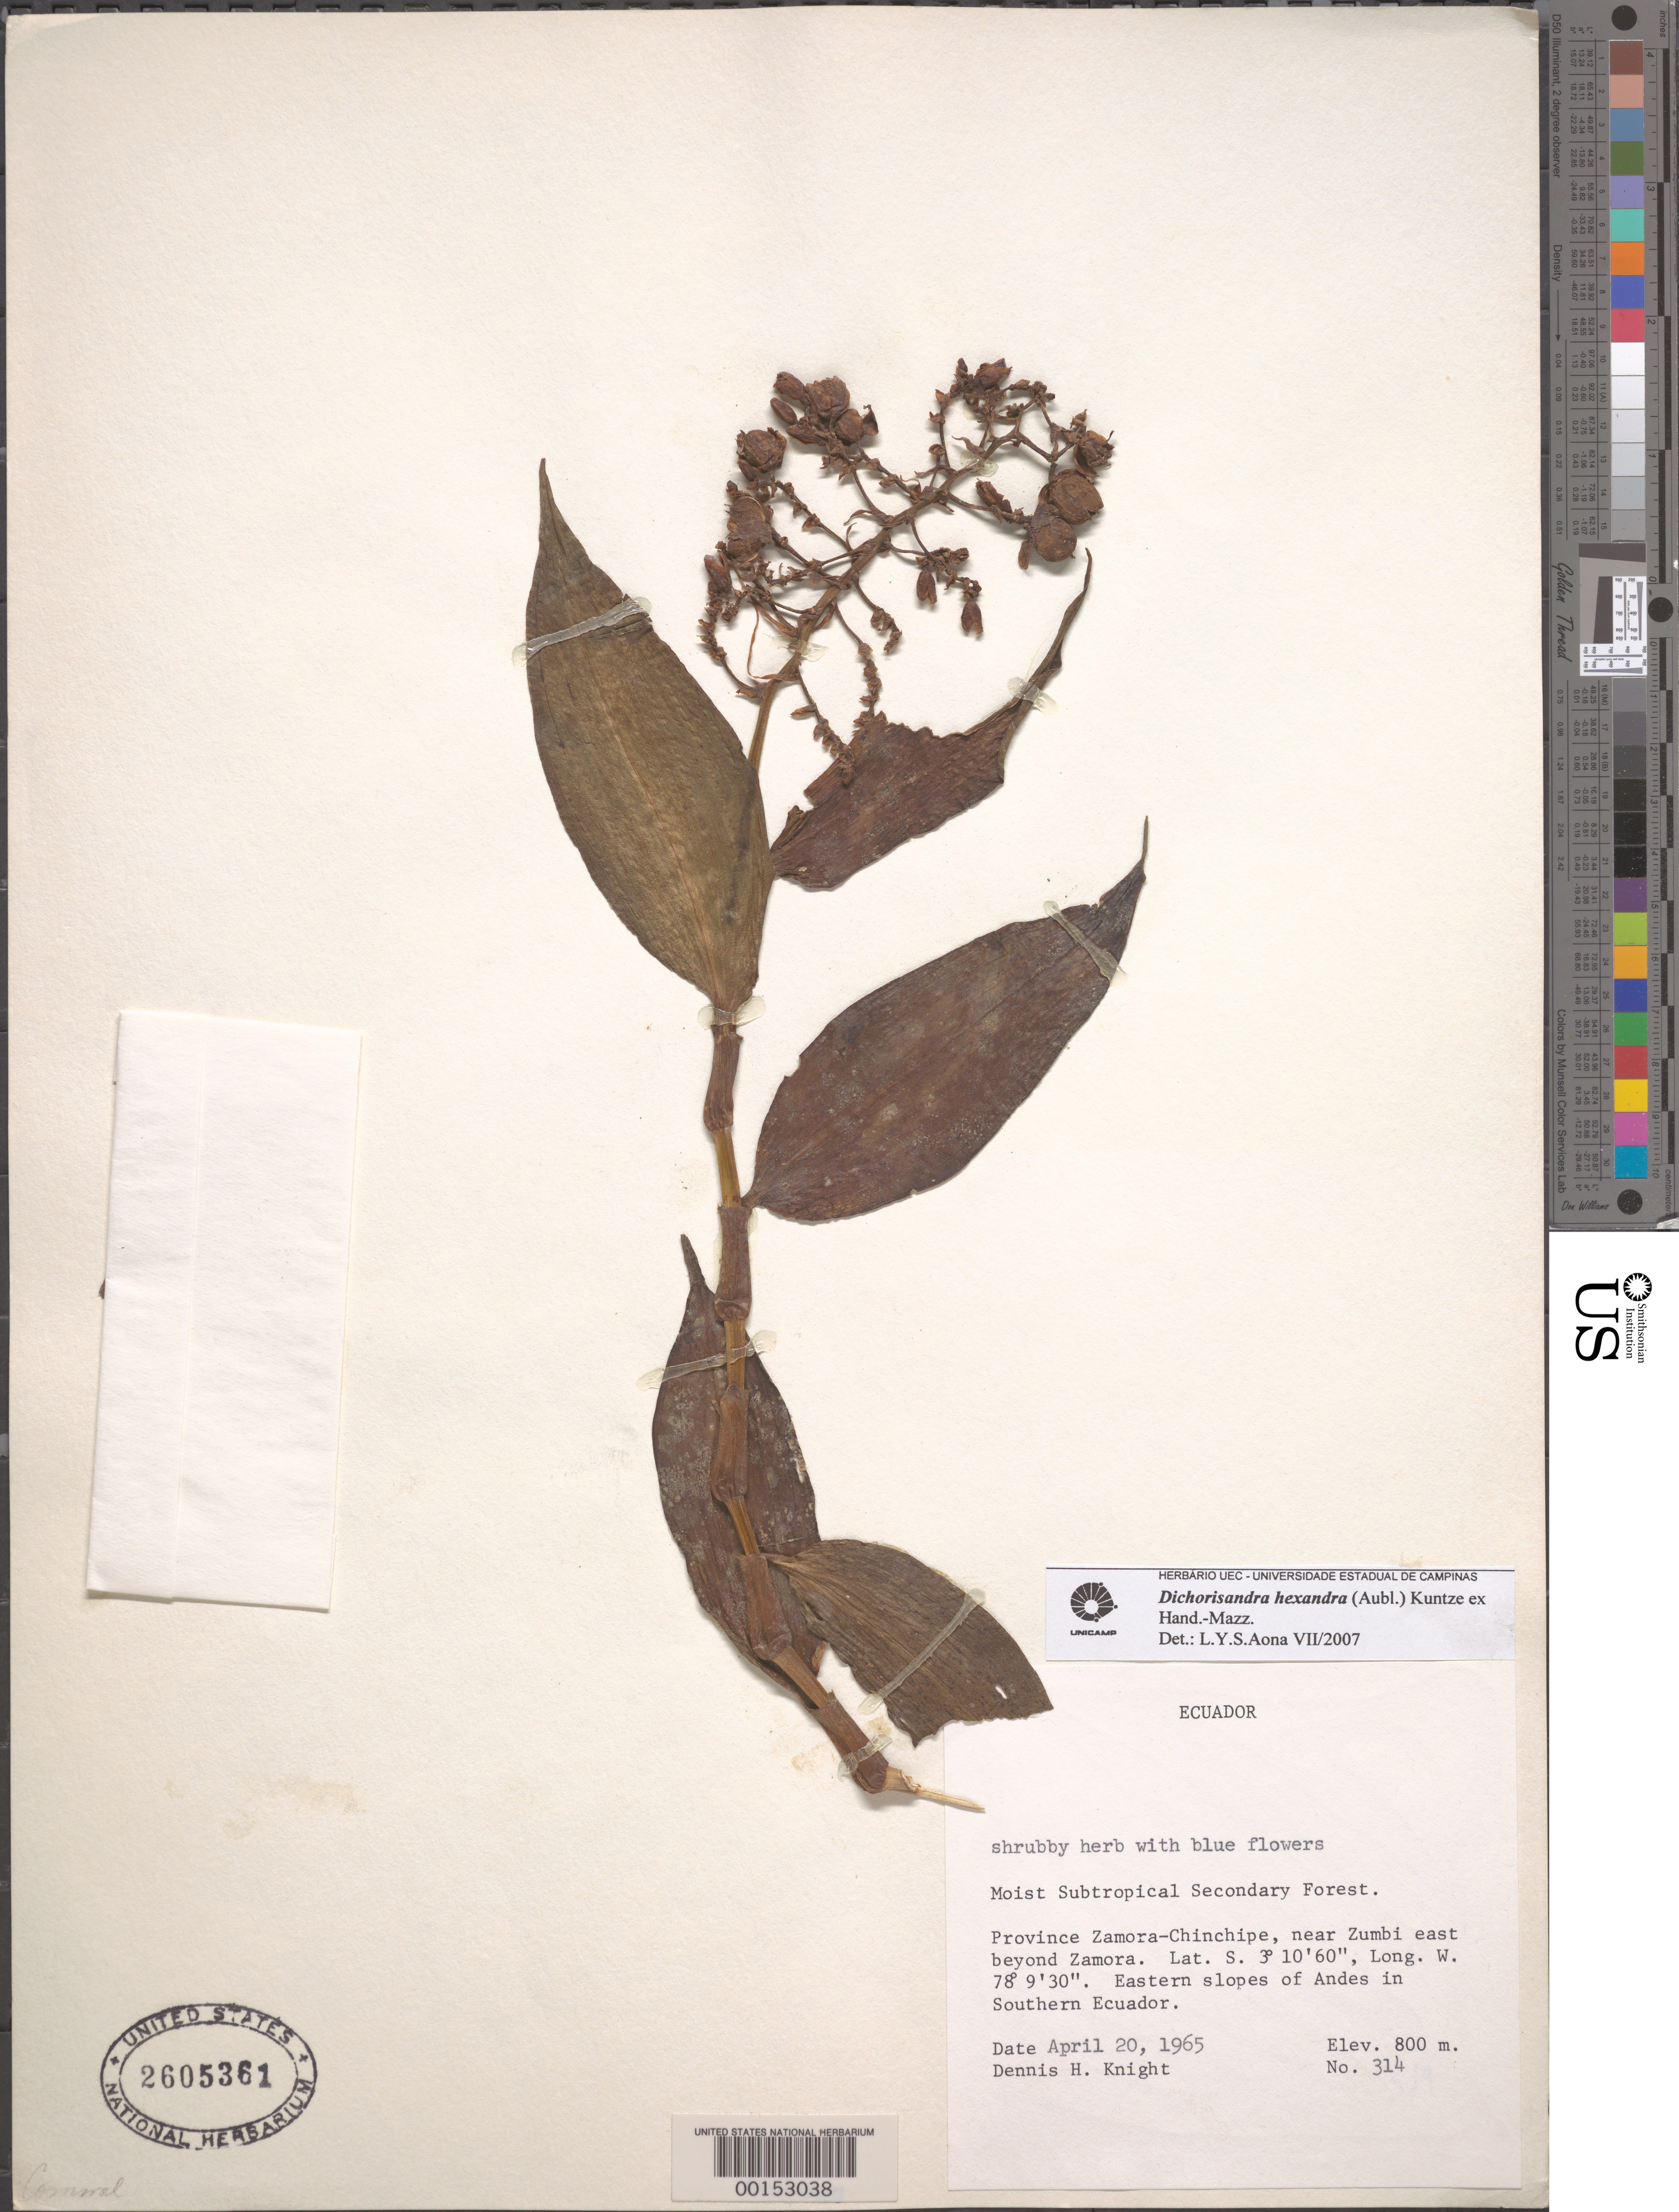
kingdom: Plantae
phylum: Tracheophyta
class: Liliopsida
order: Commelinales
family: Commelinaceae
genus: Dichorisandra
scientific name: Dichorisandra hexandra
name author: (Aubl.) Standl.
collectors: D. Knight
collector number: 314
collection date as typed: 20 Apr 1965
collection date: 1965-04-20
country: Ecuador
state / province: Zamora-Chinchipe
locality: Near zumbi, e beyond Zamora, eastern slopes of Andes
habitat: Moist, subtropical secondary forest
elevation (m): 800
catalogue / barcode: US 2605361